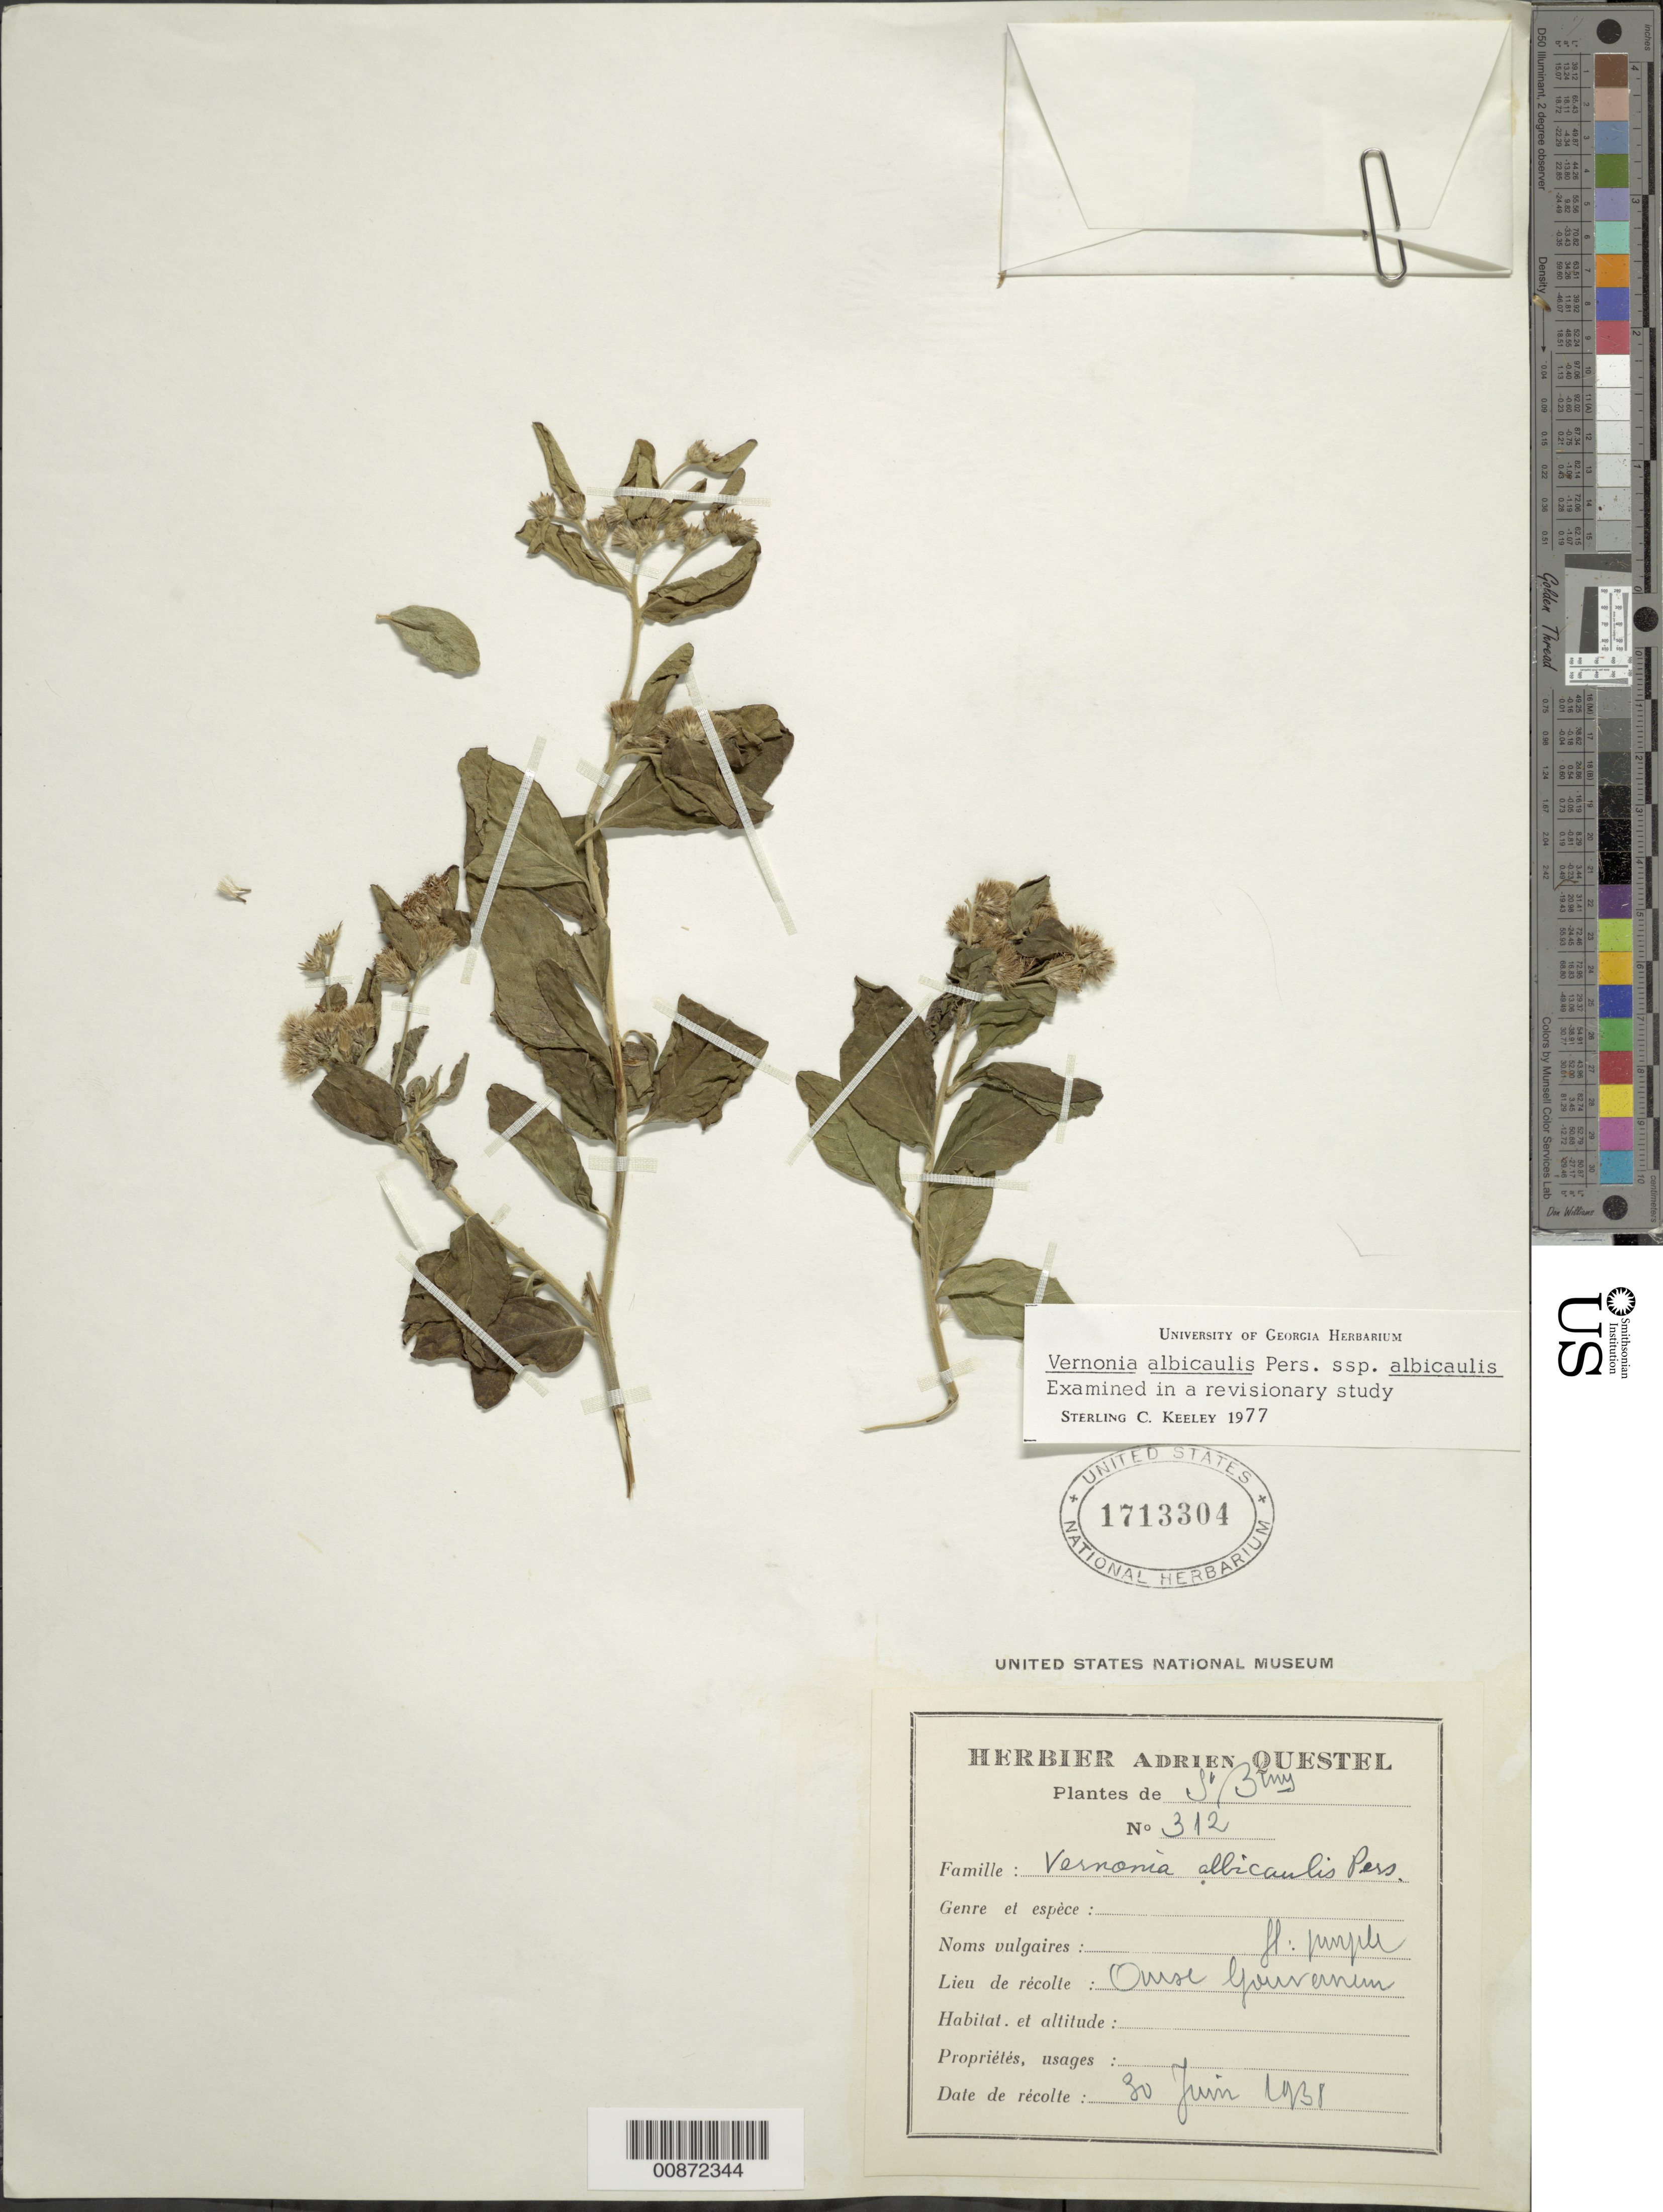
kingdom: Plantae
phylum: Tracheophyta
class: Magnoliopsida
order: Asterales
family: Asteraceae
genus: Lepidaploa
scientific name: Lepidaploa glabra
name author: (Willd.) H. Rob.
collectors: A. Questel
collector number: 312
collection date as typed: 30 Jun 1938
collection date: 1938-06-30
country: Saint Barthélemy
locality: "St. Biny". Onse Yourernim (sp?)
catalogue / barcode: US 1713304